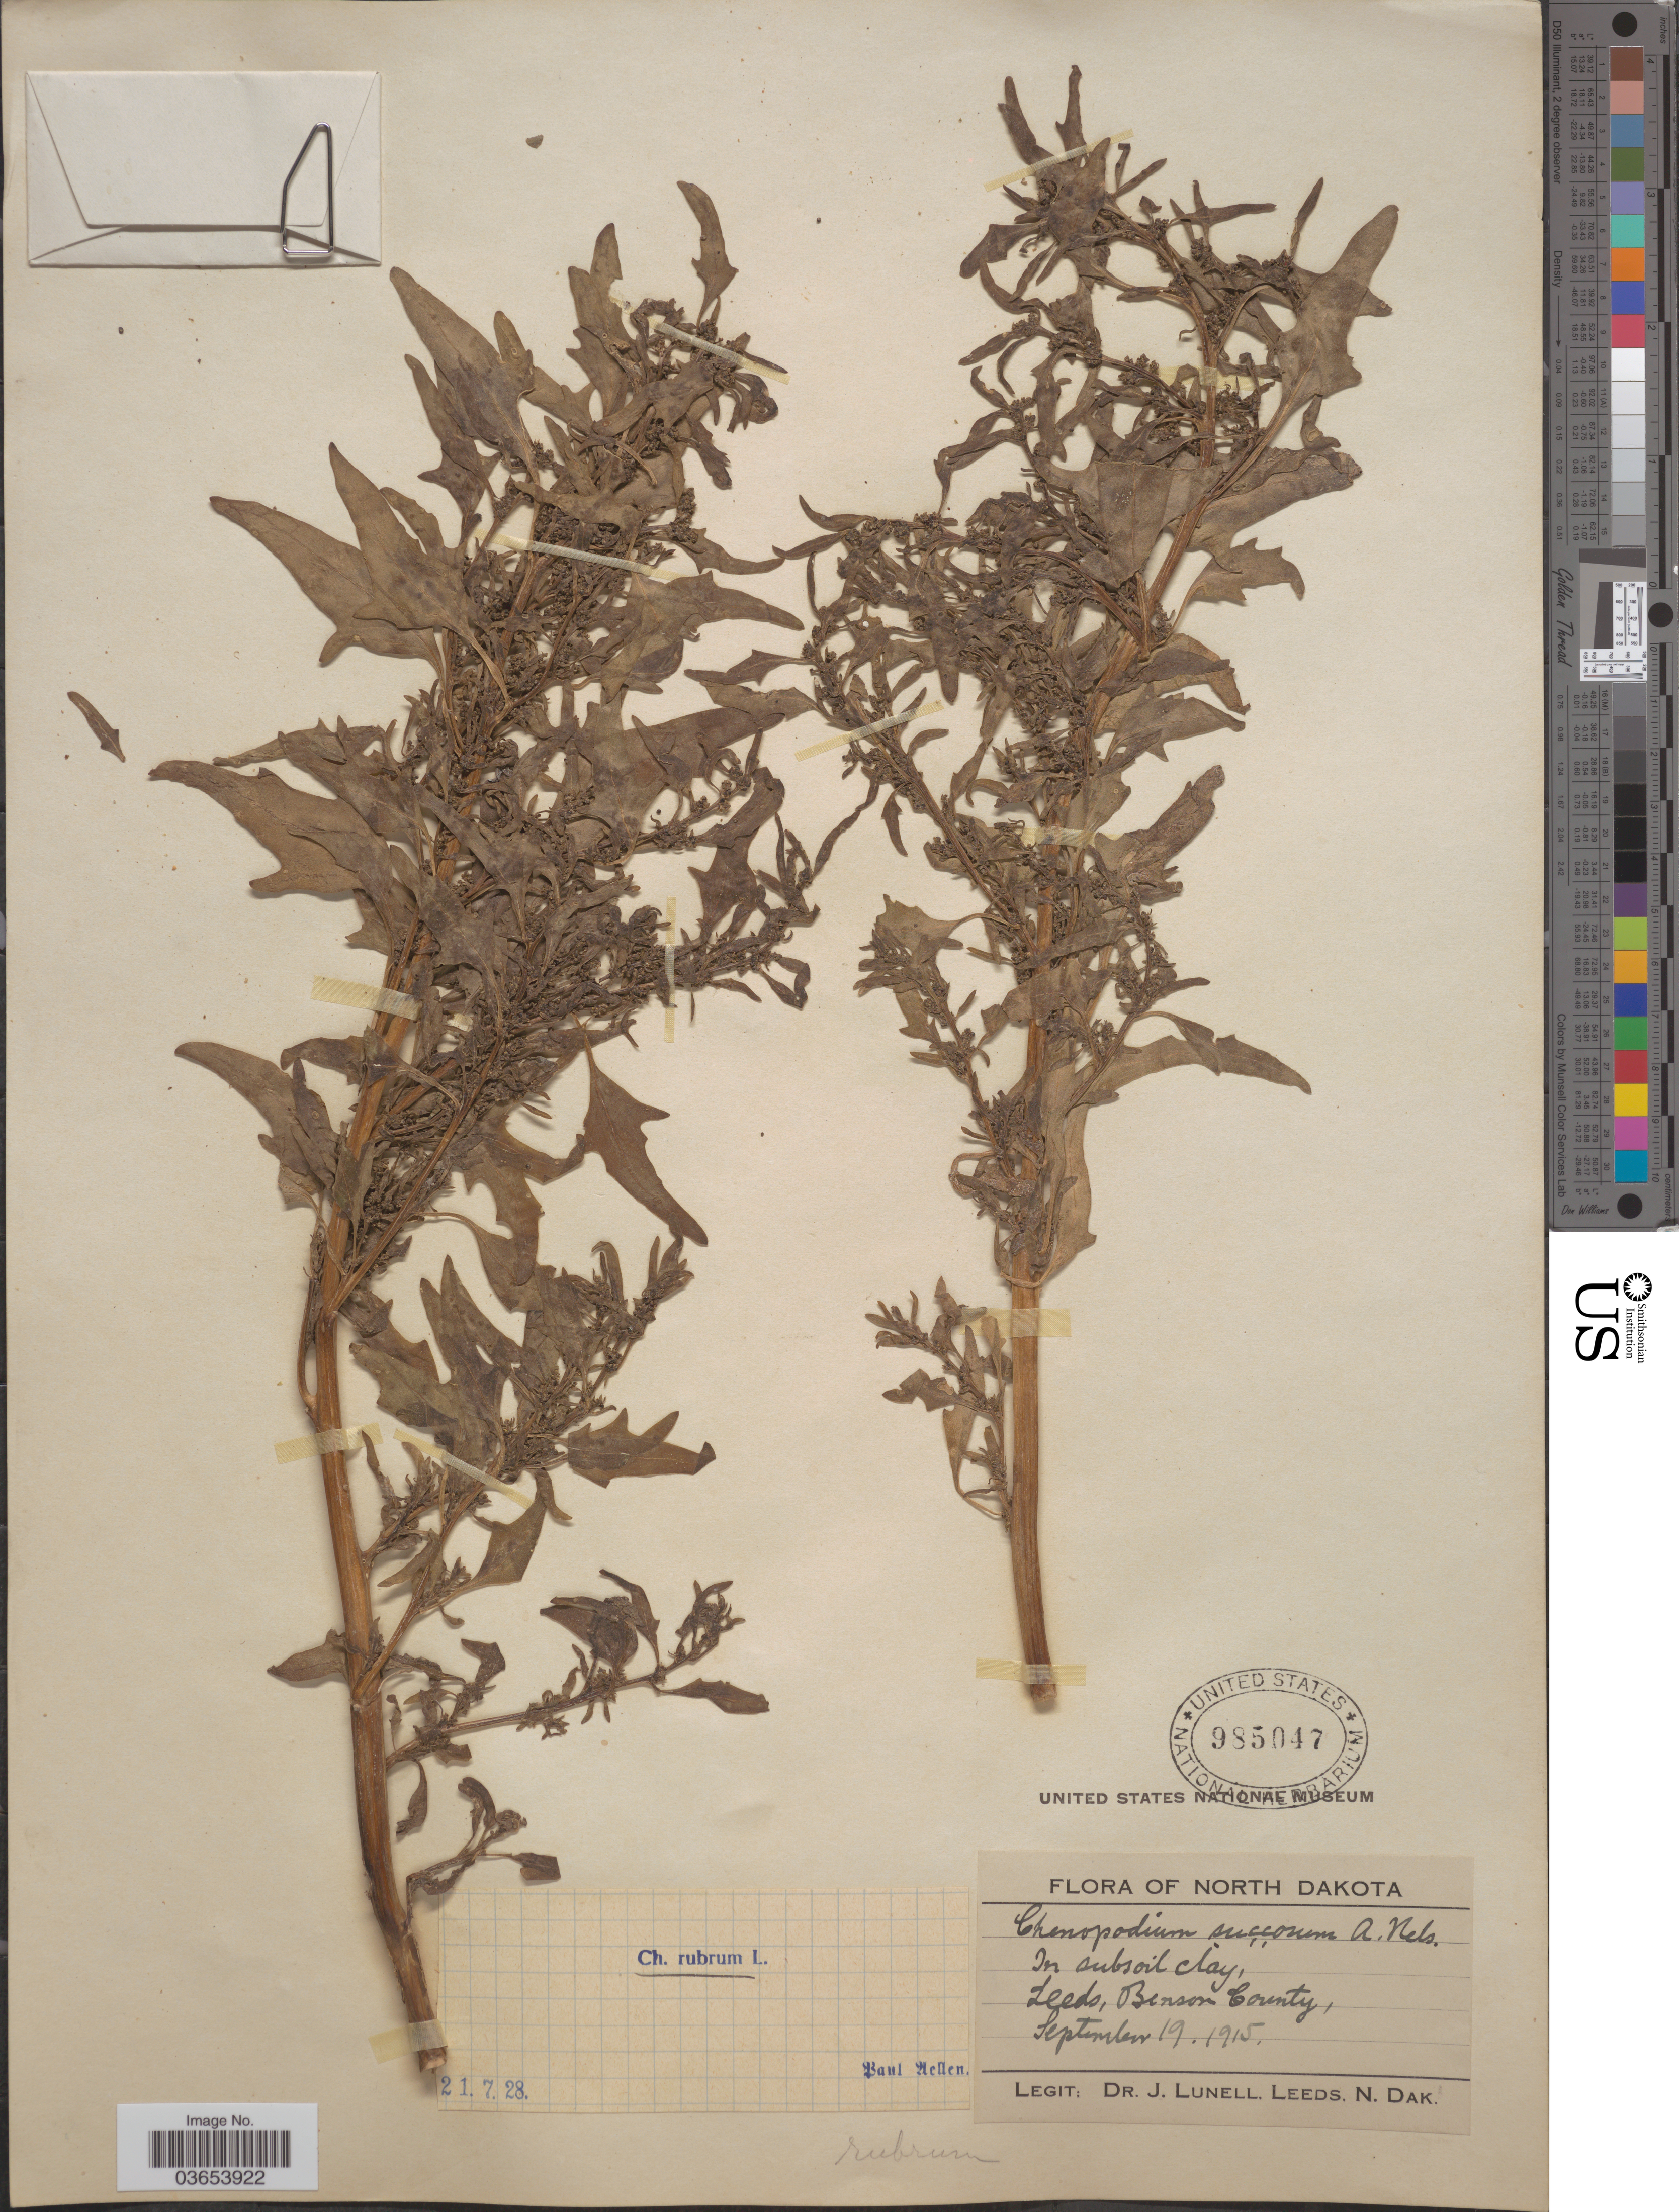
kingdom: Plantae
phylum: Tracheophyta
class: Magnoliopsida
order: Caryophyllales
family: Amaranthaceae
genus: Chenopodium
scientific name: Chenopodium rubrum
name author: L.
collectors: J. Lunell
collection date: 1915-09-19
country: United States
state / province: North Dakota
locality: Leeds, Benson County.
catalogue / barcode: US 985047